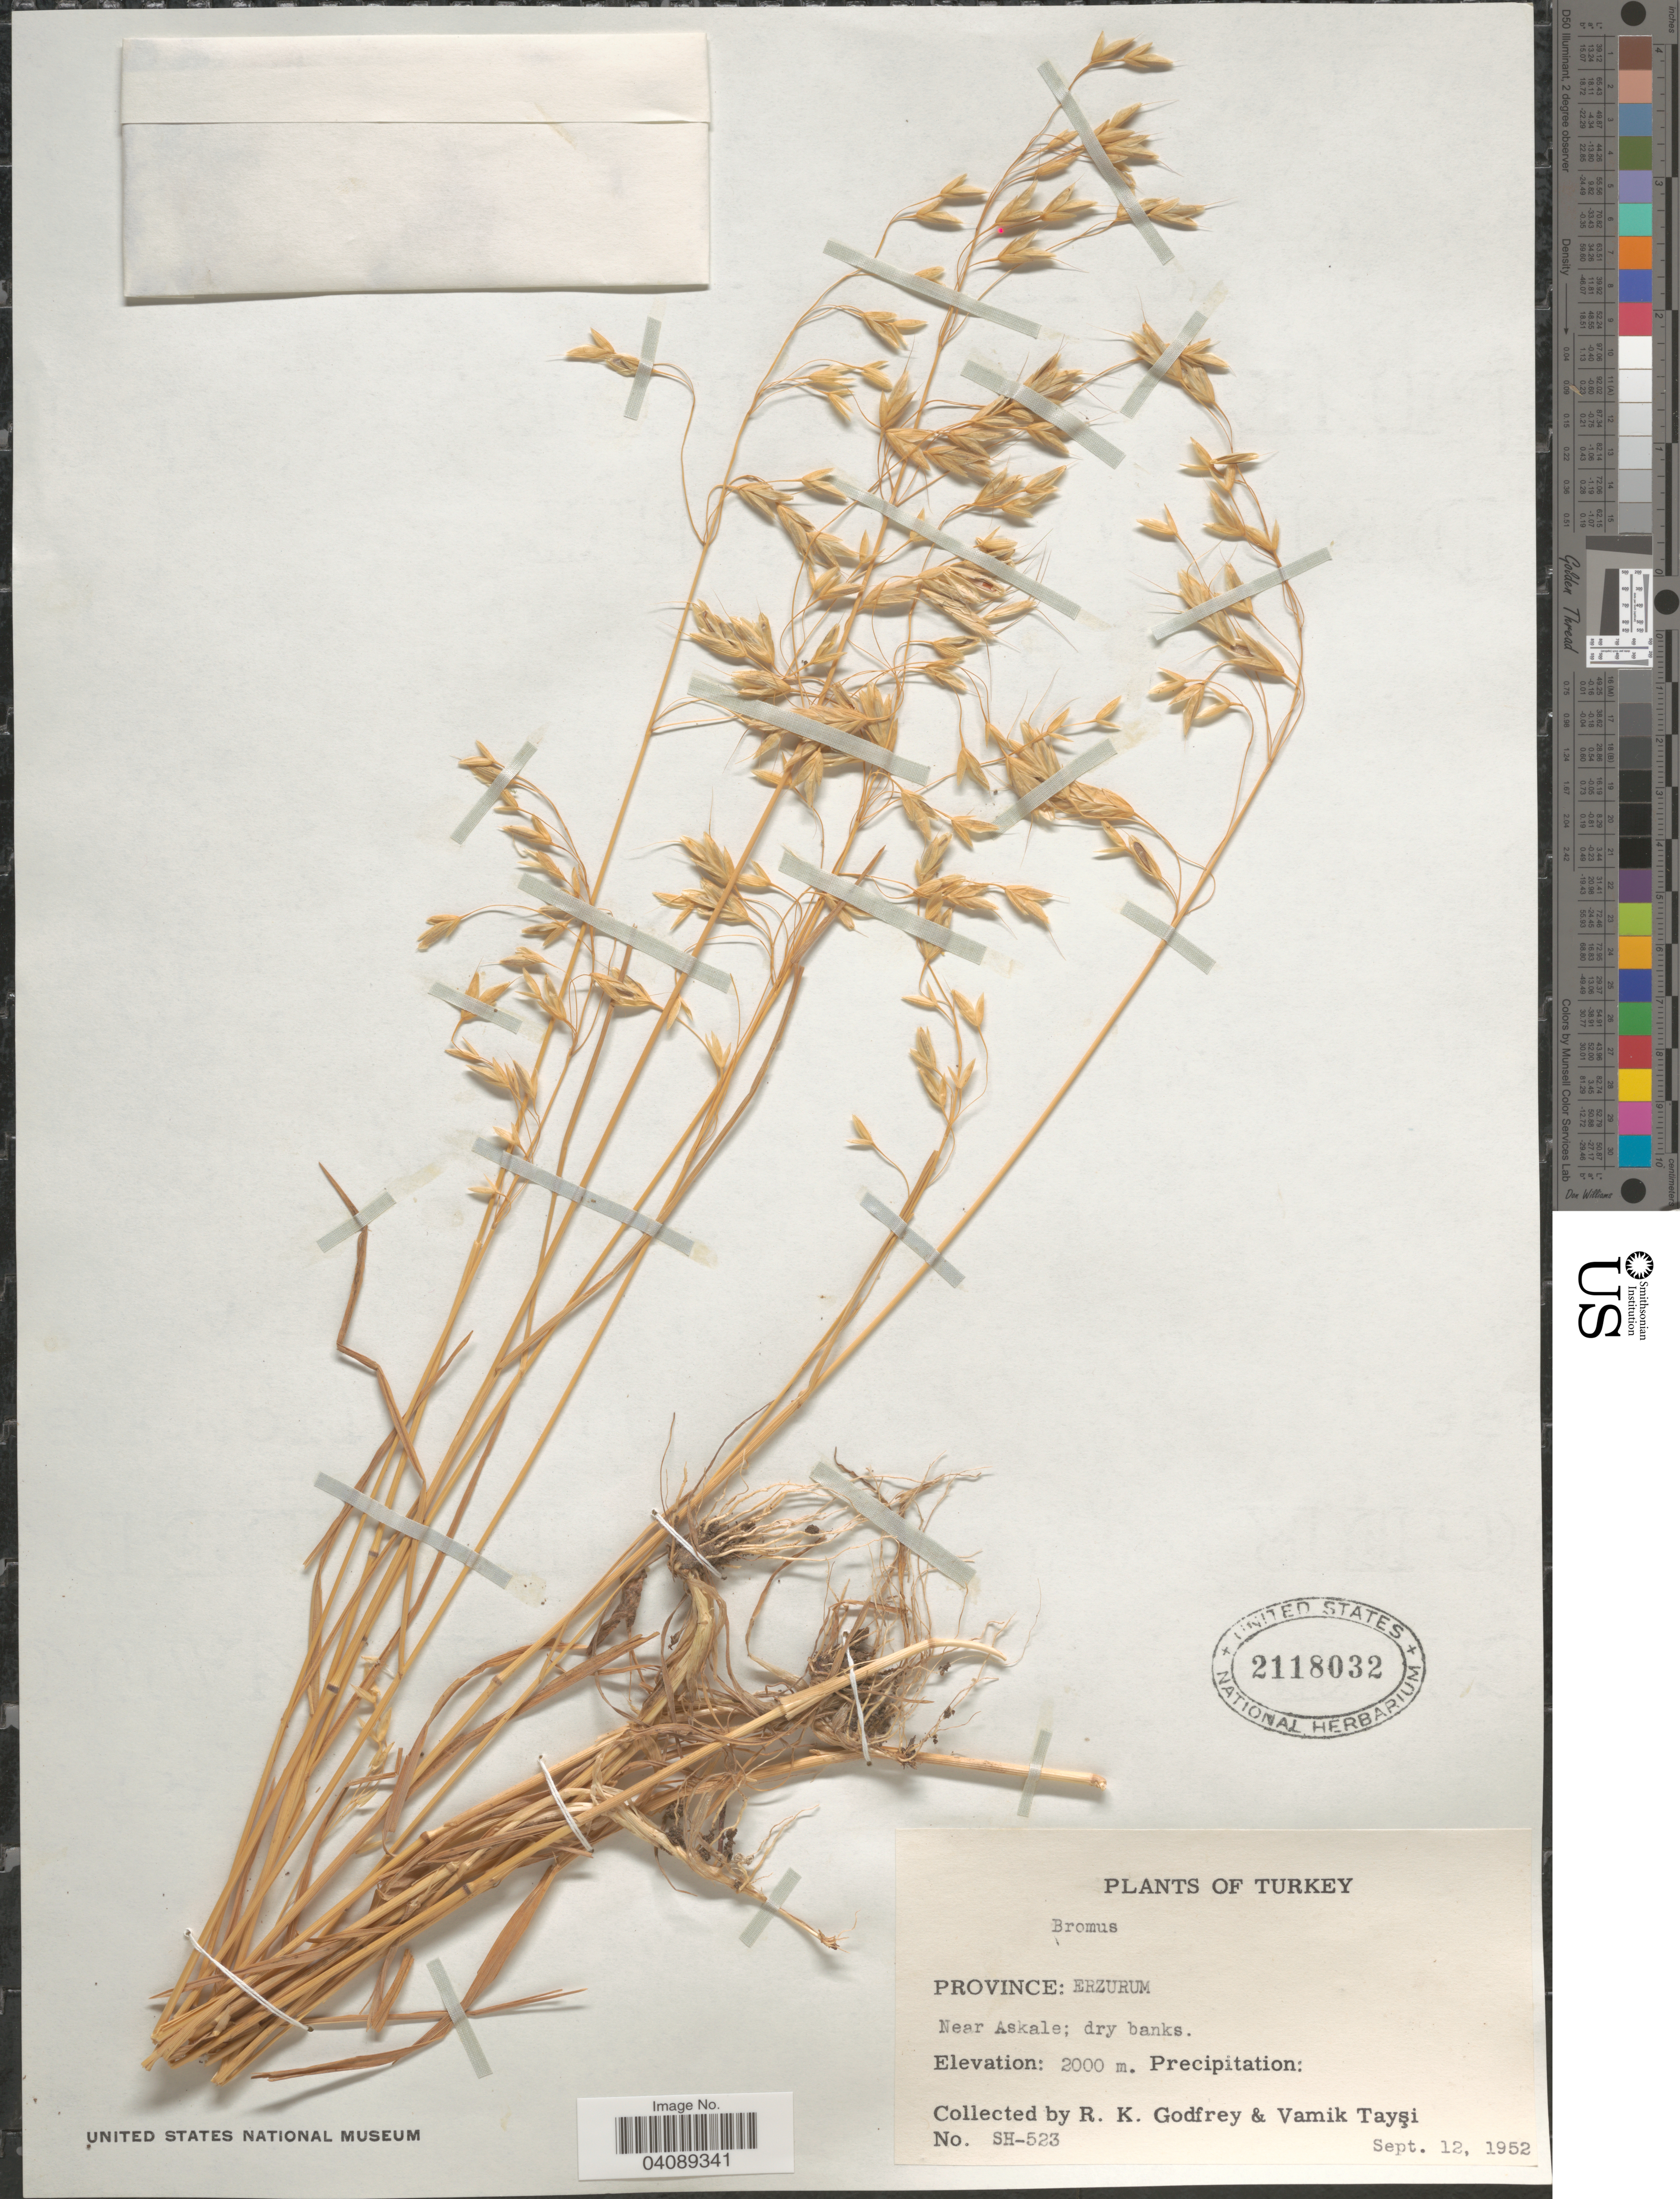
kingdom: Plantae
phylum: Tracheophyta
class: Liliopsida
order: Poales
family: Poaceae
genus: Bromus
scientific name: Bromus sp.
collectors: R. K. Godfrey & V. Taysi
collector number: SH-523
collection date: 1952-09-12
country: Turkey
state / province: Erzurum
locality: Near Askale; dry banks.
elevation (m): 2000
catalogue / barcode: US 2118032